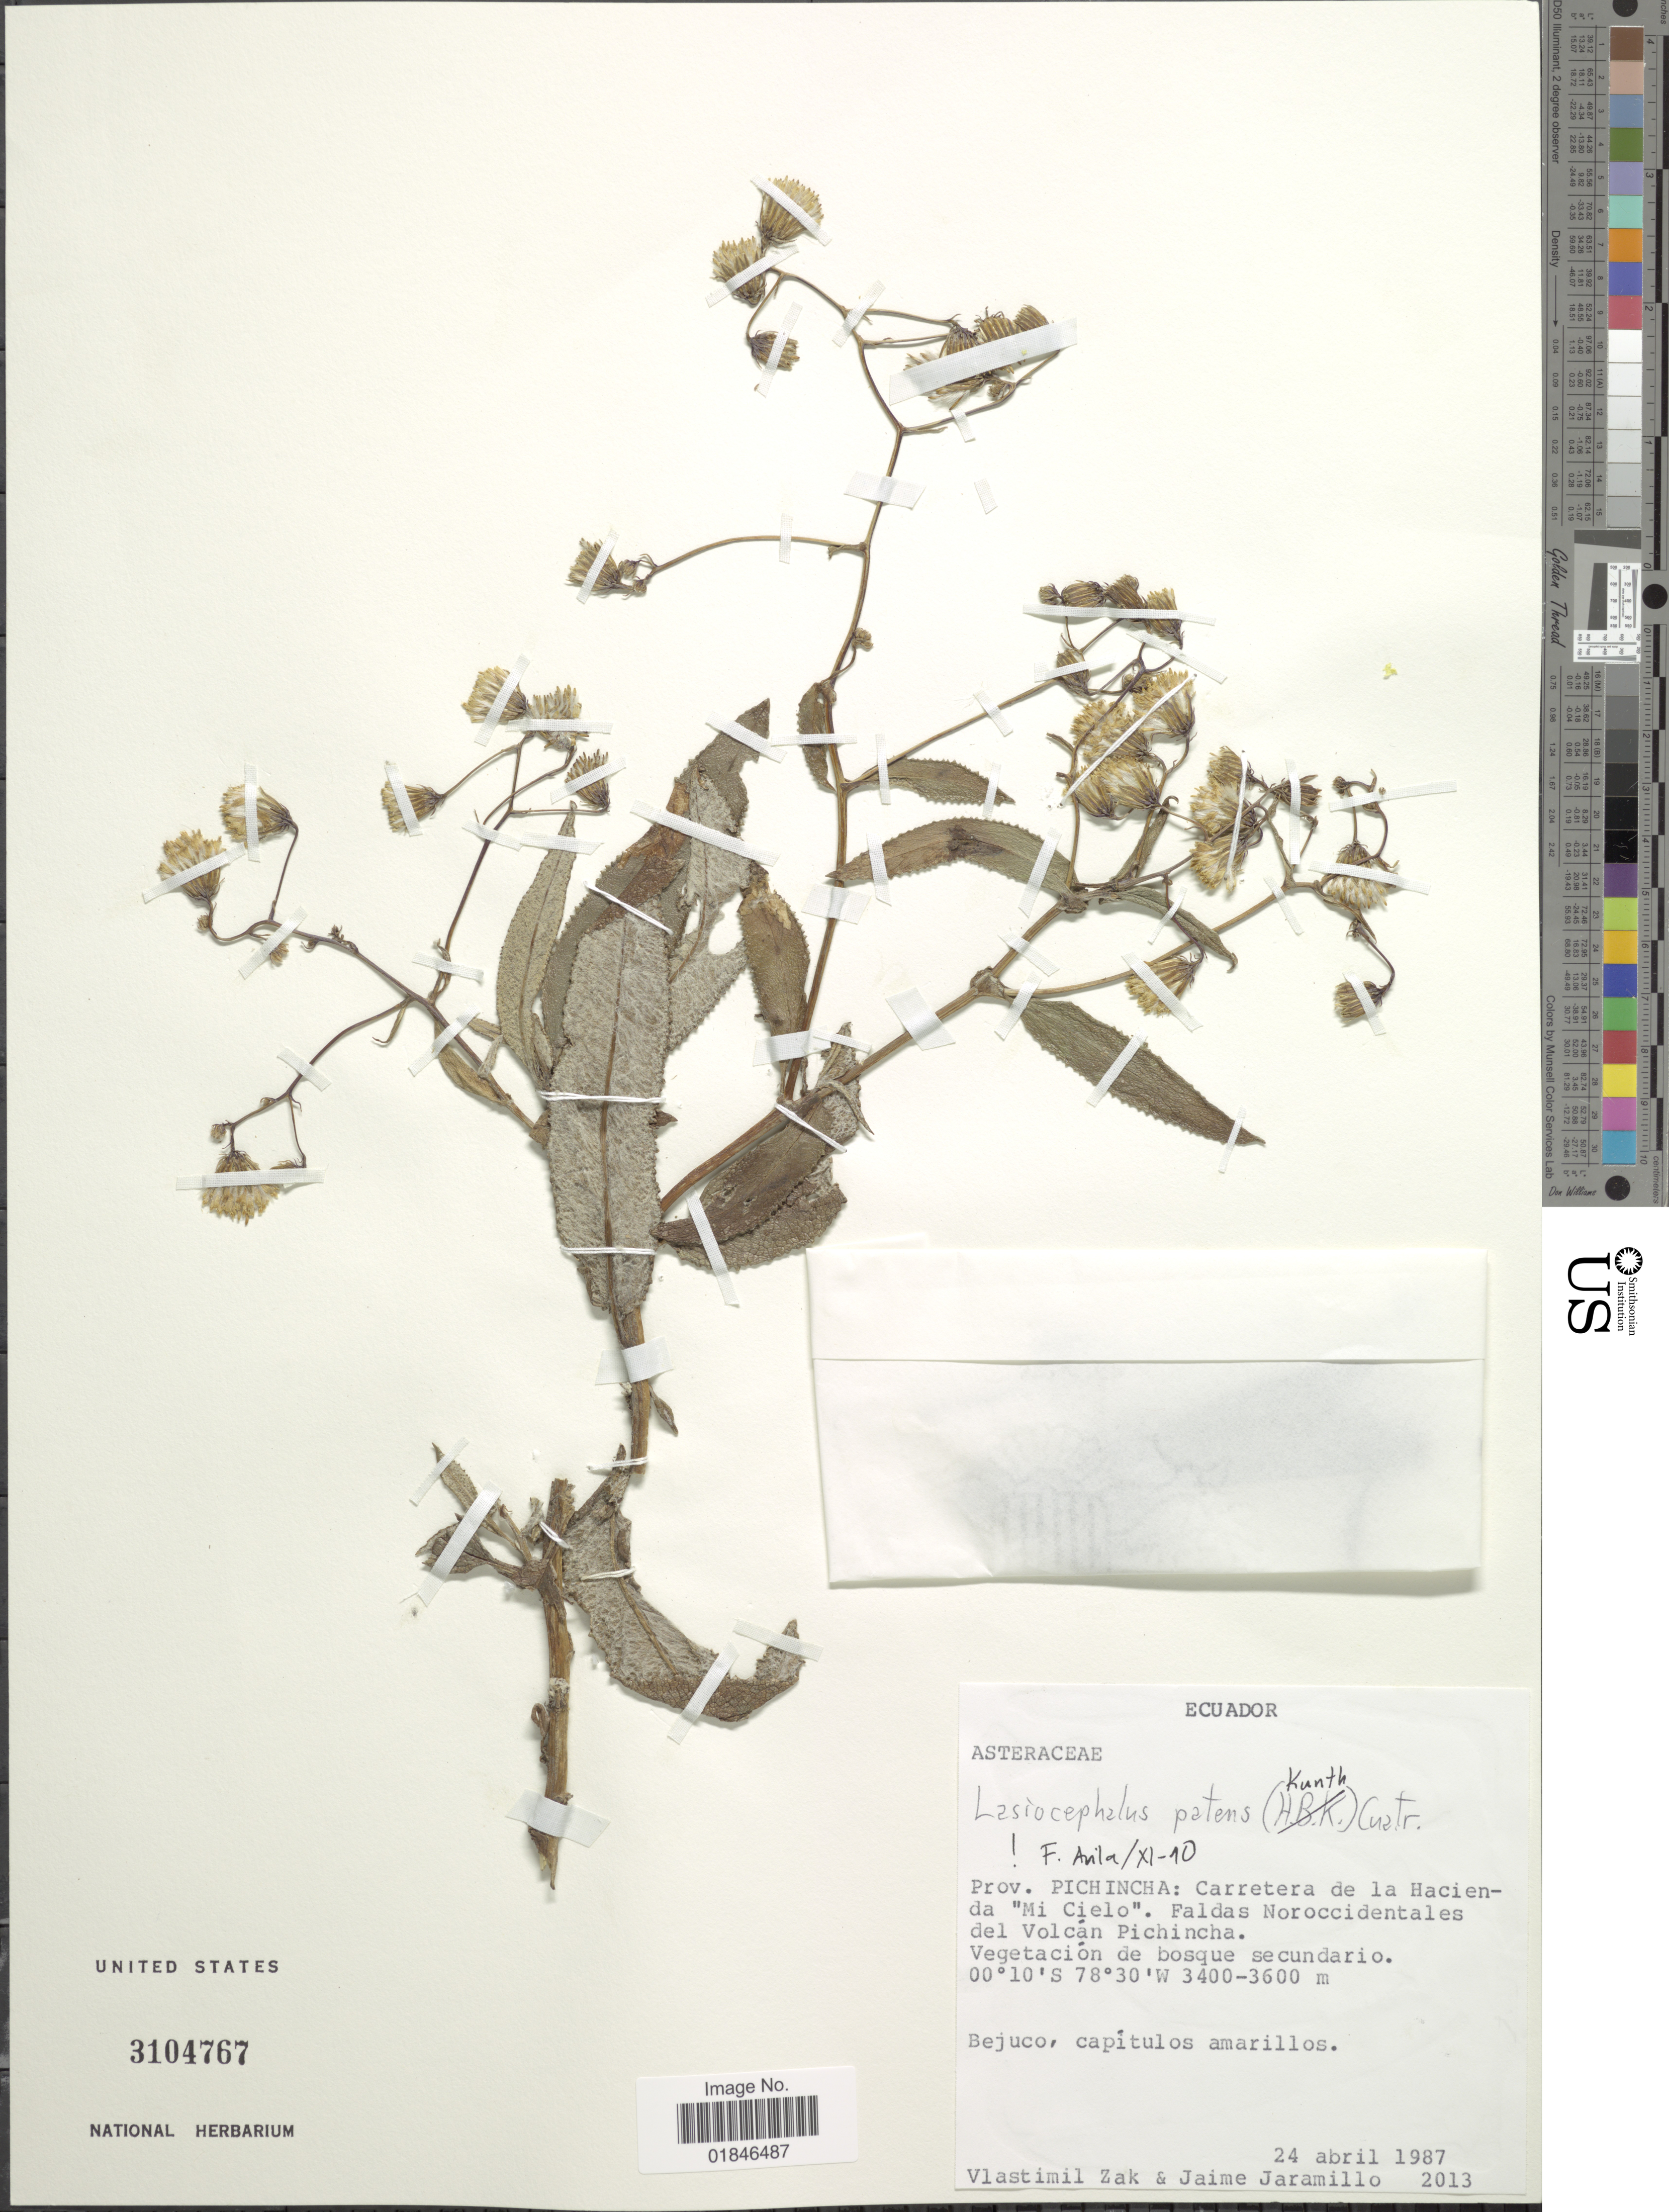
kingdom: Plantae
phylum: Tracheophyta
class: Magnoliopsida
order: Asterales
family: Asteraceae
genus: Senecio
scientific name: Senecio patens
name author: (Kunth) DC.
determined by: Salomon, Luciana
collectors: V. Zak & J. Jaramillo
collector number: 2013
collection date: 1987-04-24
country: Ecuador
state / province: Pichincha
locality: Prov. Pichincha: carretera de la Hacienda "Mi Cielo". Faldas Noroccidentales del Volcan Pichincha.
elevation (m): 3400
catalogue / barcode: US 3104767